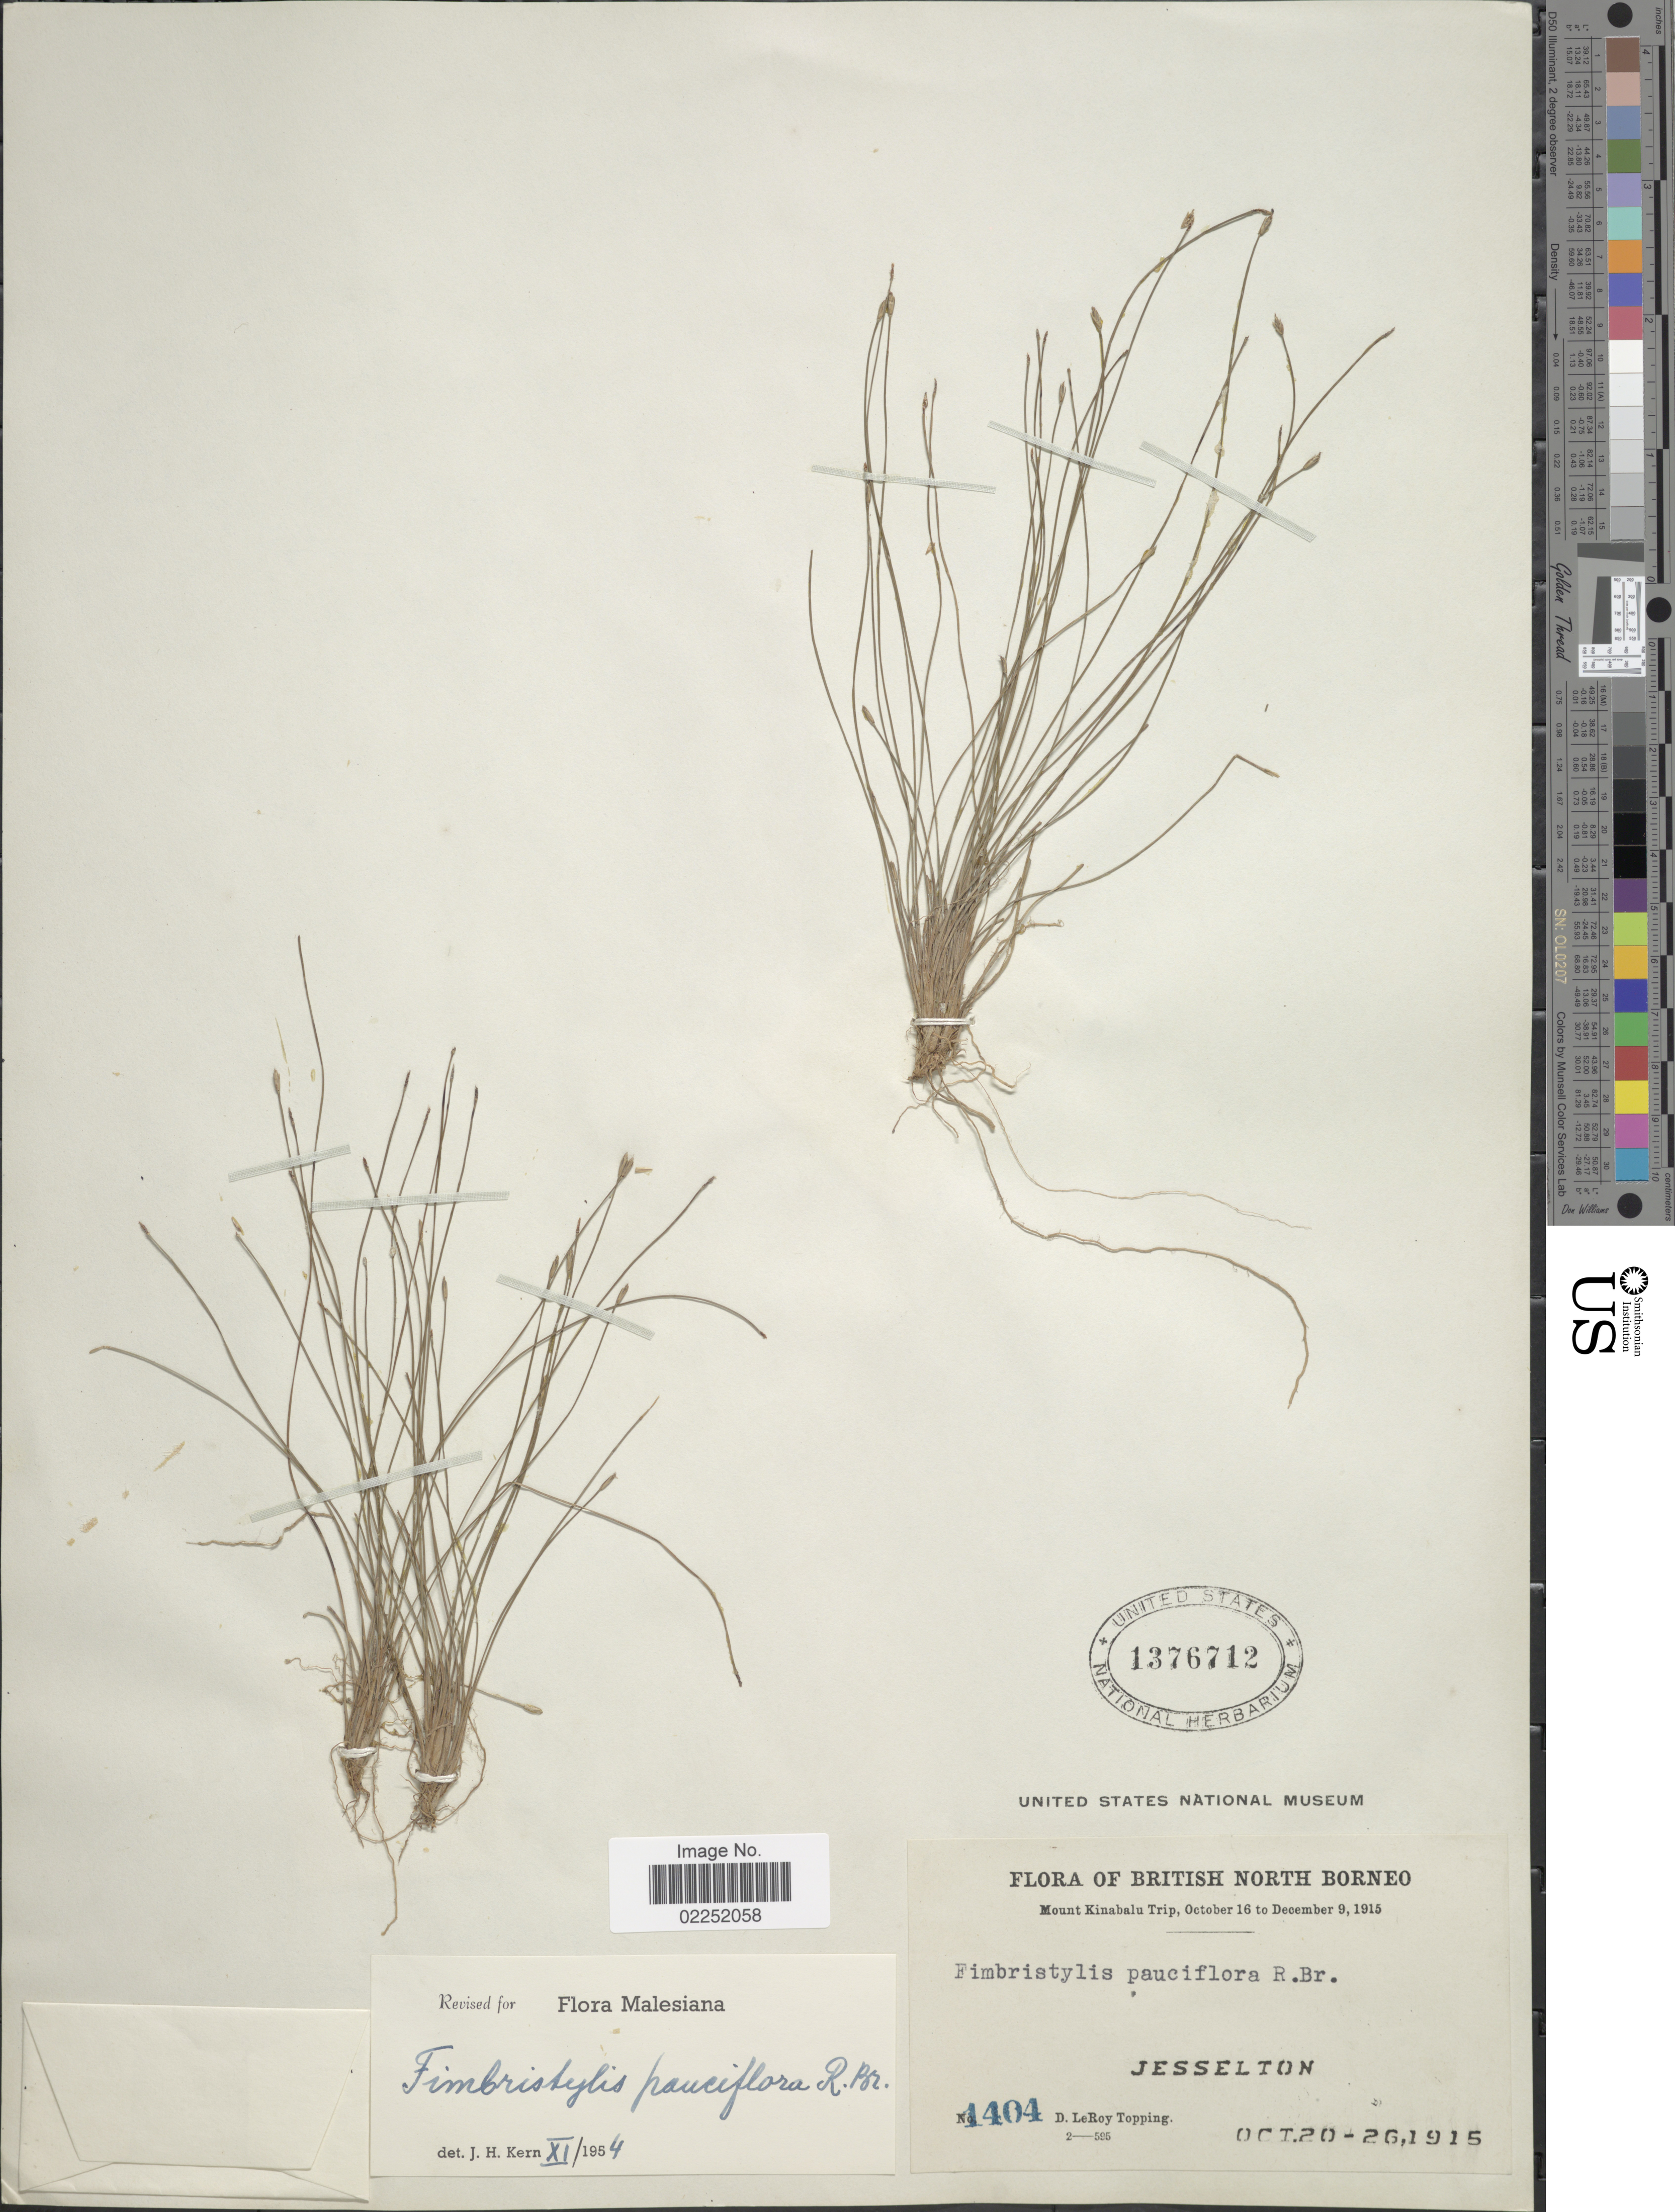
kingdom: Plantae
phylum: Tracheophyta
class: Liliopsida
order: Poales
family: Cyperaceae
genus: Fimbristylis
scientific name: Fimbristylis pauciflora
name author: R. Br.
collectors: D. L. Topping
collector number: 1404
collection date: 1915-10-20/1915-10-26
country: Malaysia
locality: British North Borneo, Mount Kinabalu Trip, Jesselton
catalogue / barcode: US 1376712